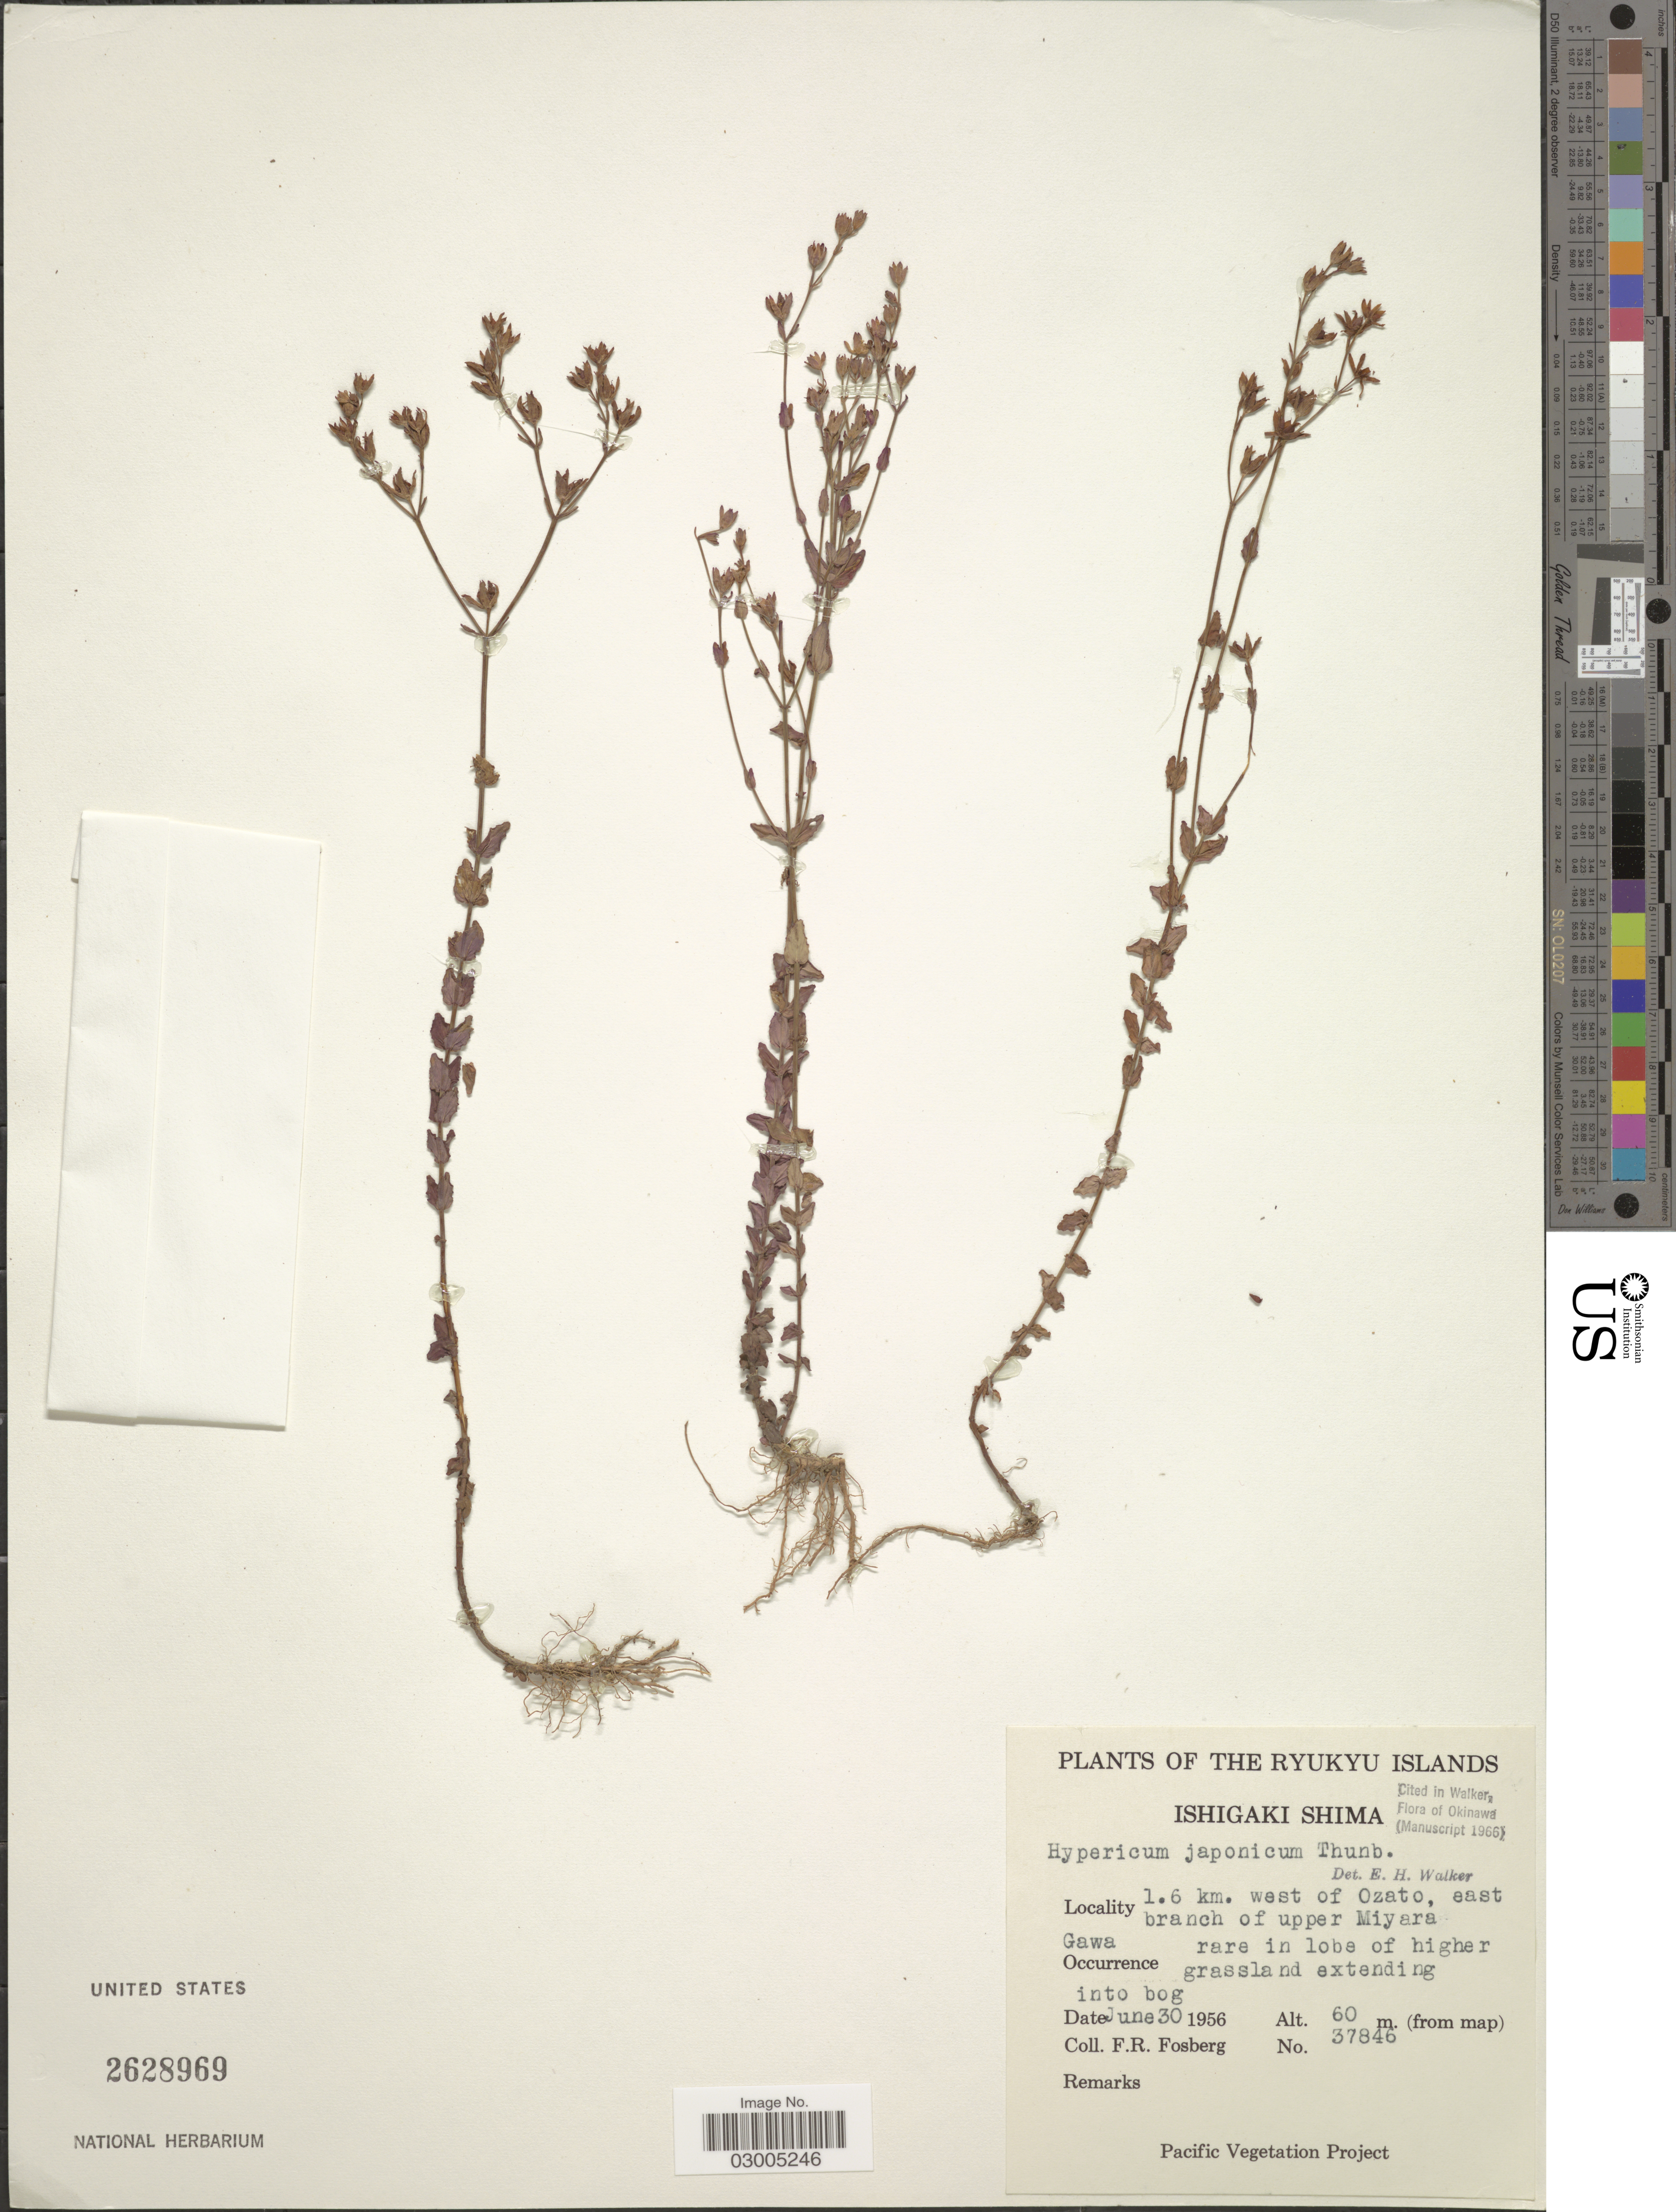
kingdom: Plantae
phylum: Tracheophyta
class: Magnoliopsida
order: Malpighiales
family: Hypericaceae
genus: Hypericum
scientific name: Hypericum japonicum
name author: Thunb.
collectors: F. R. Fosberg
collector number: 37846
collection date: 1956-06-30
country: Japan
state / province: Okinawa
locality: The Ryukyu Islands. Ishigaki Shima. 1.6 km. west of Ozato, east branch of upper Miyara Gawa.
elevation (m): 60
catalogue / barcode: US 2628969